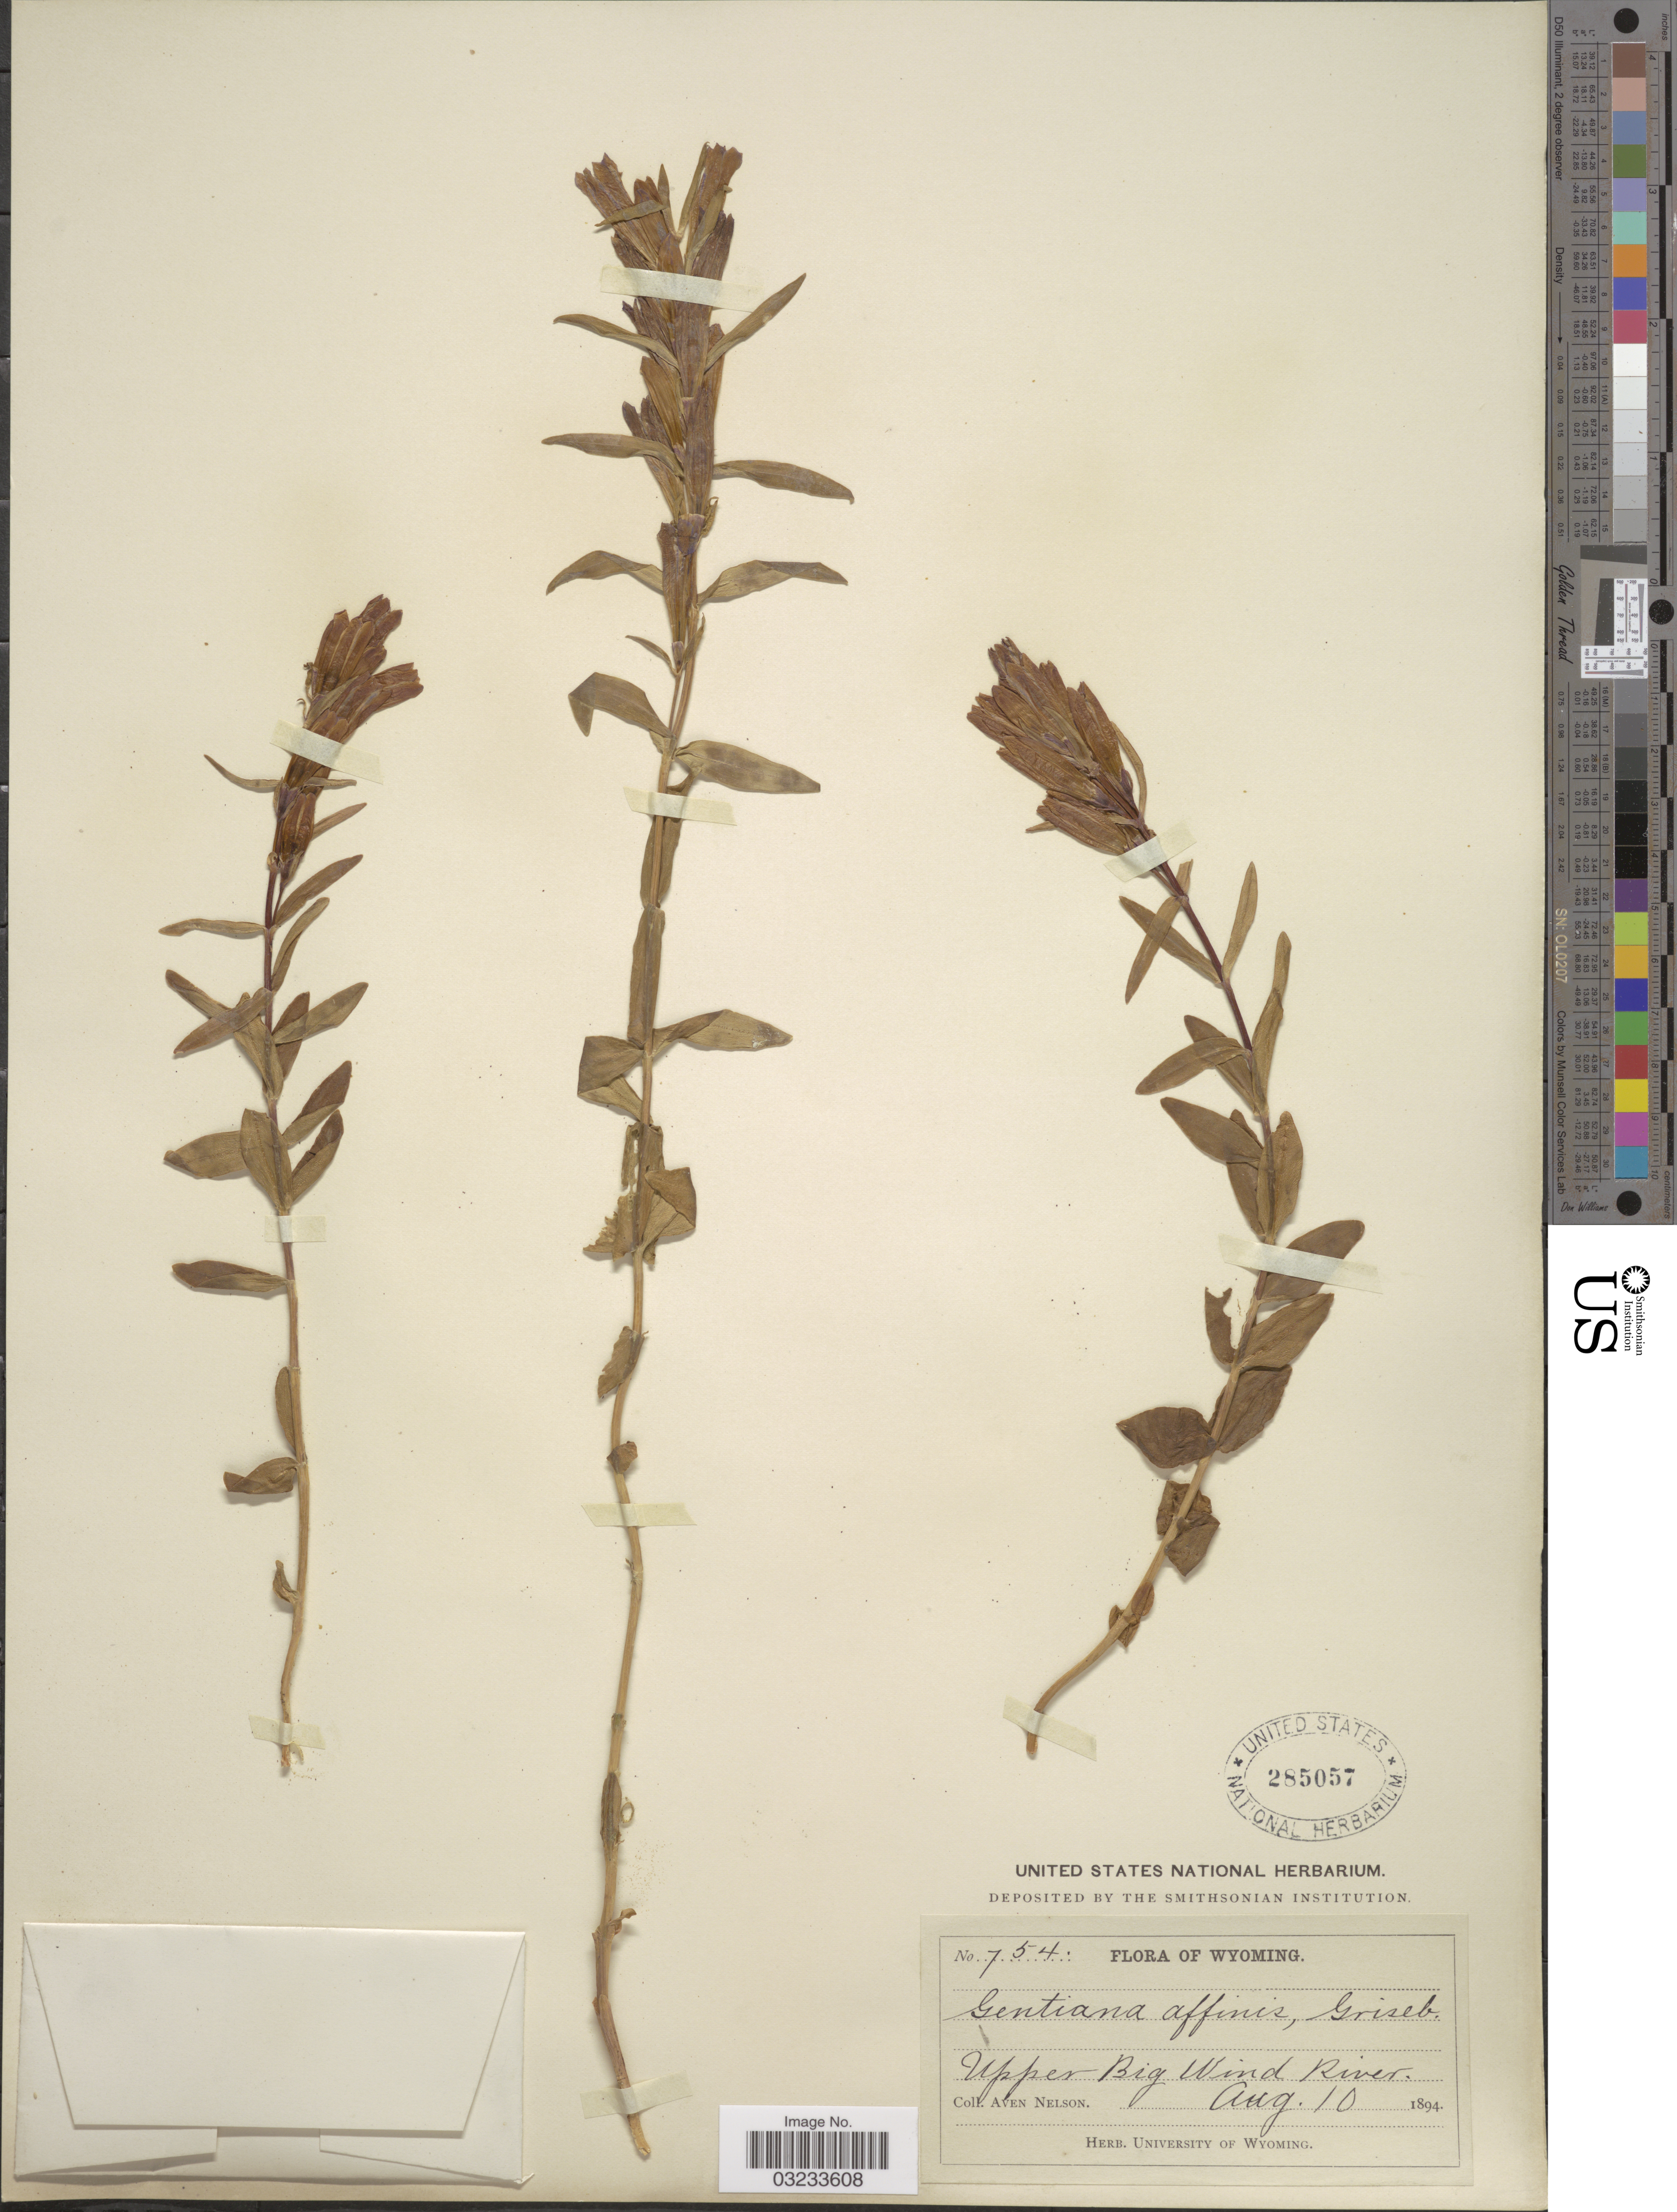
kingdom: Plantae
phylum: Tracheophyta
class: Magnoliopsida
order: Gentianales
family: Gentianaceae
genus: Gentiana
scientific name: Gentiana affinis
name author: Griseb.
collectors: A. Nelson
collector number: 754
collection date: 1894-08-10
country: United States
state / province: Wyoming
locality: Upper Big Wind River.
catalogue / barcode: US 285057